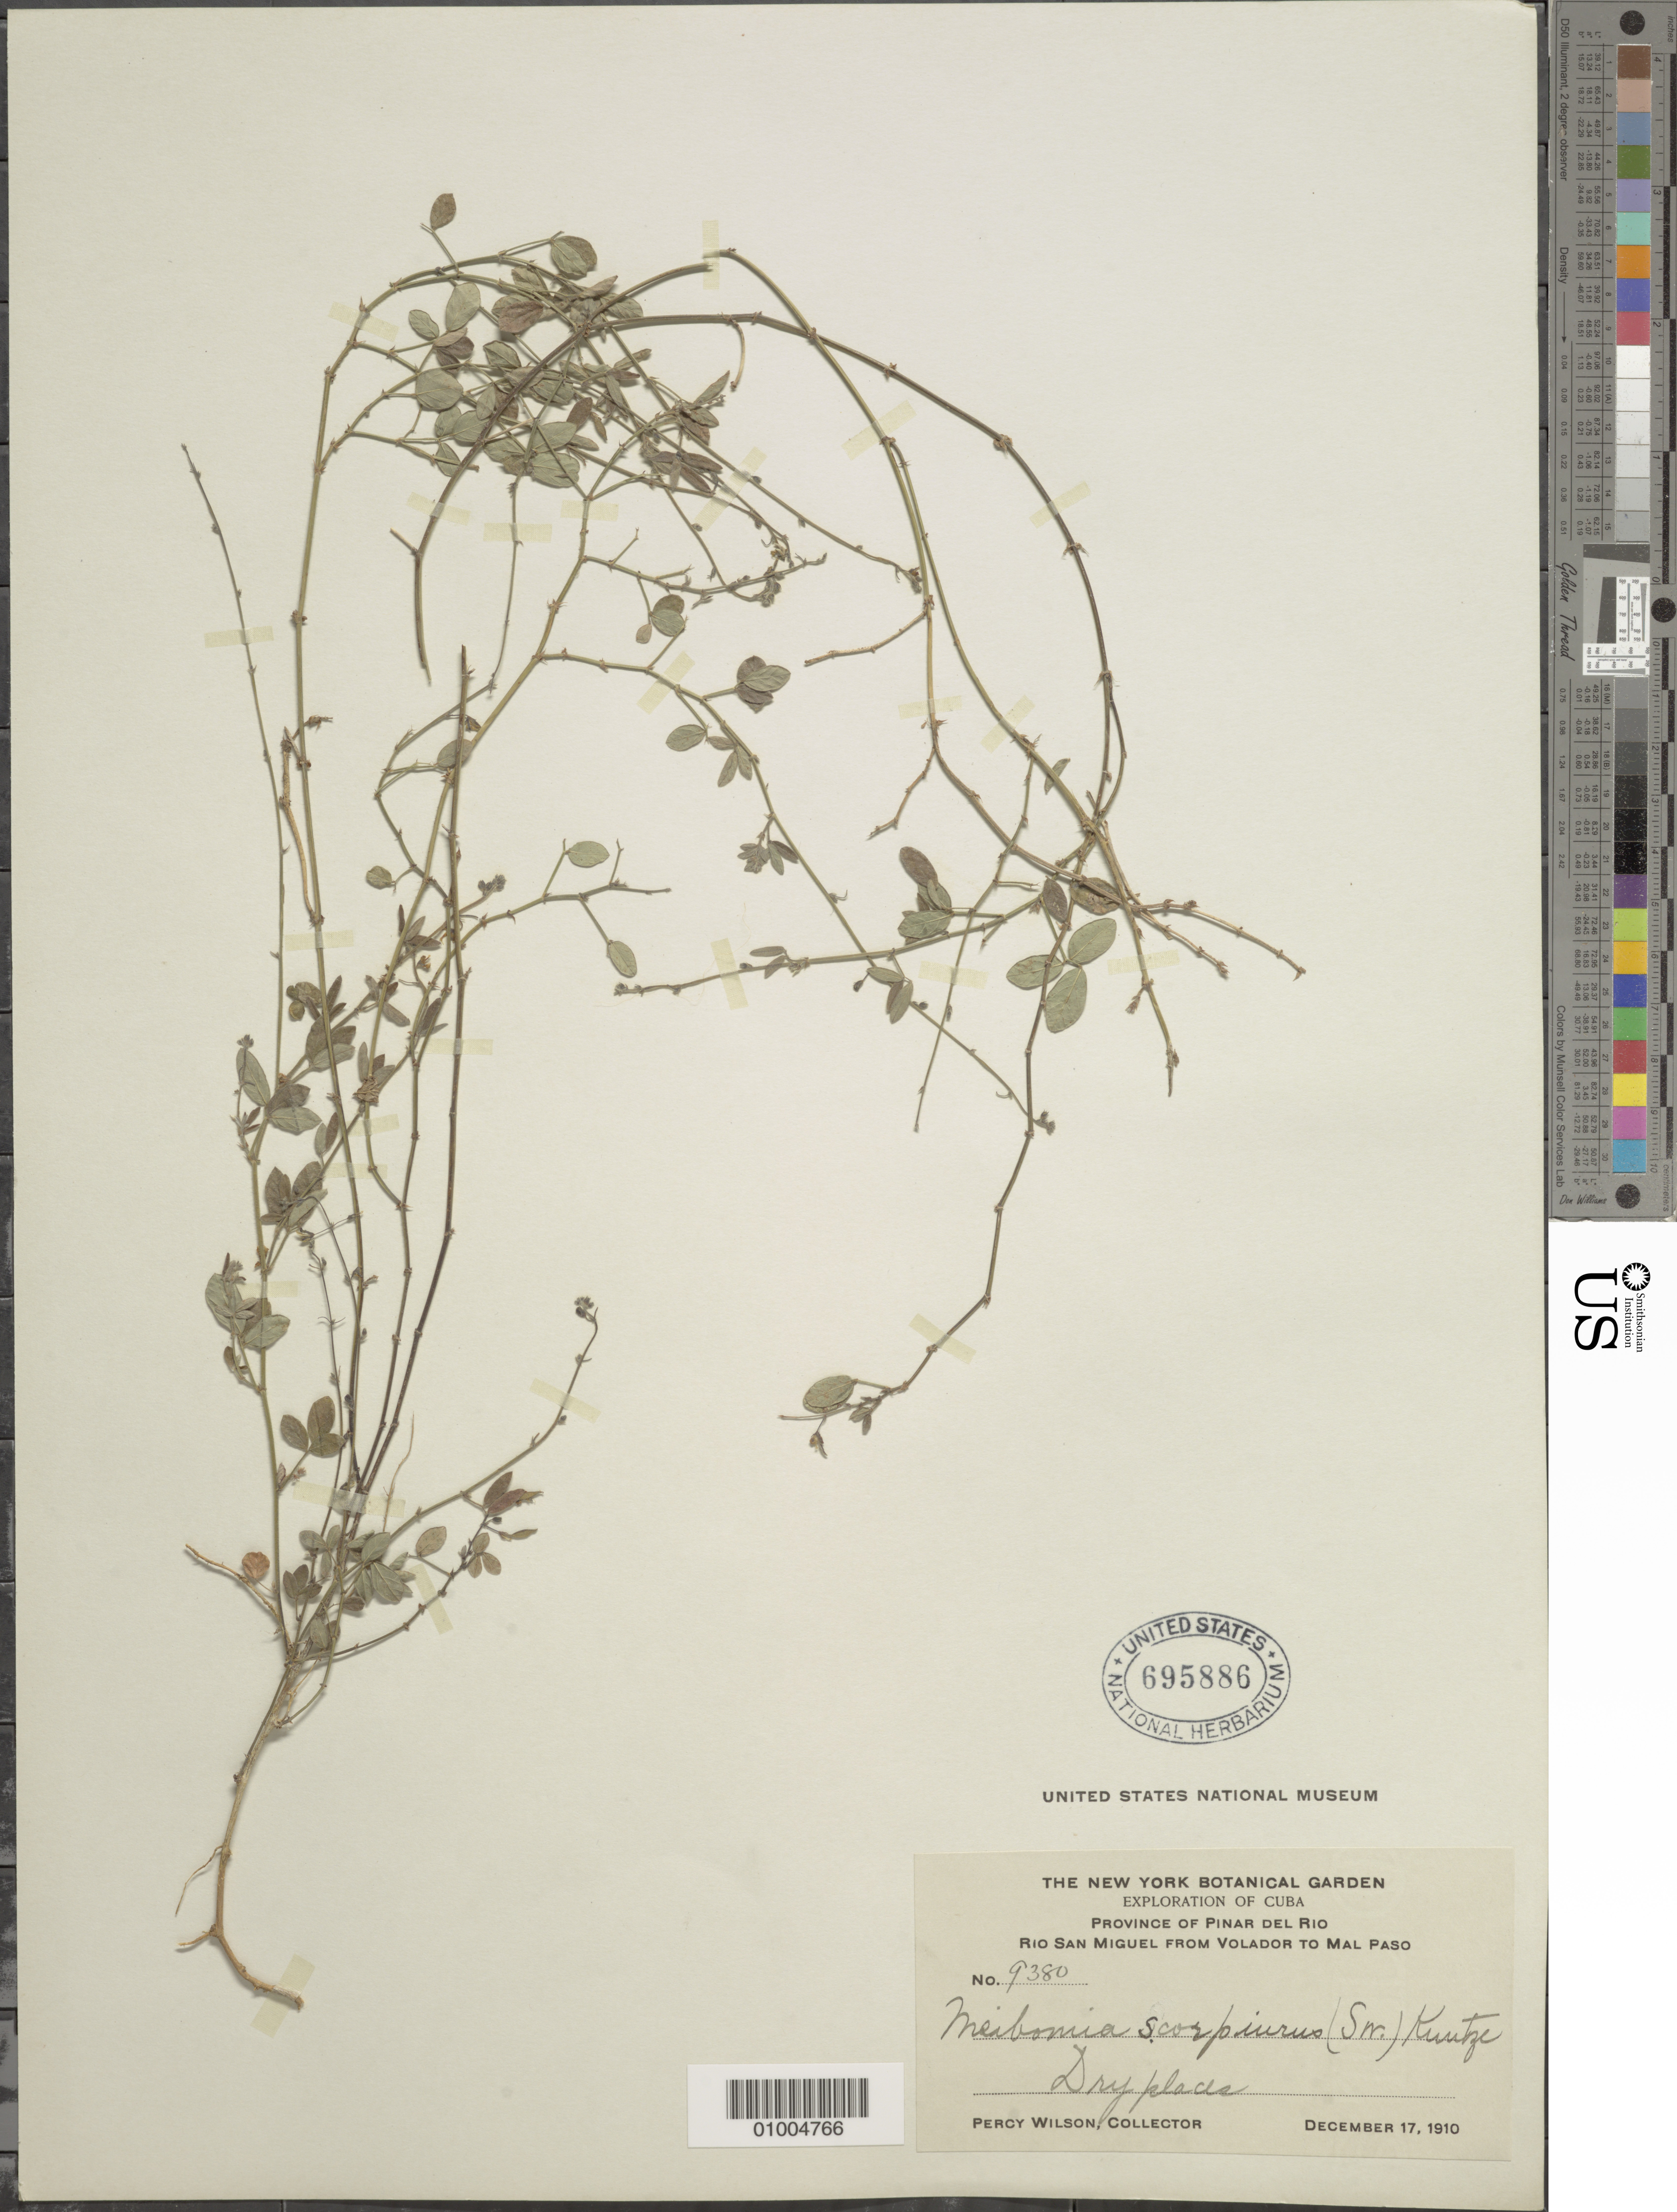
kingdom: Plantae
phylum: Tracheophyta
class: Magnoliopsida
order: Fabales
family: Fabaceae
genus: Desmodium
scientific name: Desmodium scorpiurus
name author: (Sw.) Desv. ex DC.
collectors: P. Wilson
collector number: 9380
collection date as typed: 17 Dec 1910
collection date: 1910-12-17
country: Cuba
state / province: Pinar del Rio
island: Cuba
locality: Dry place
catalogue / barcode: US 695886